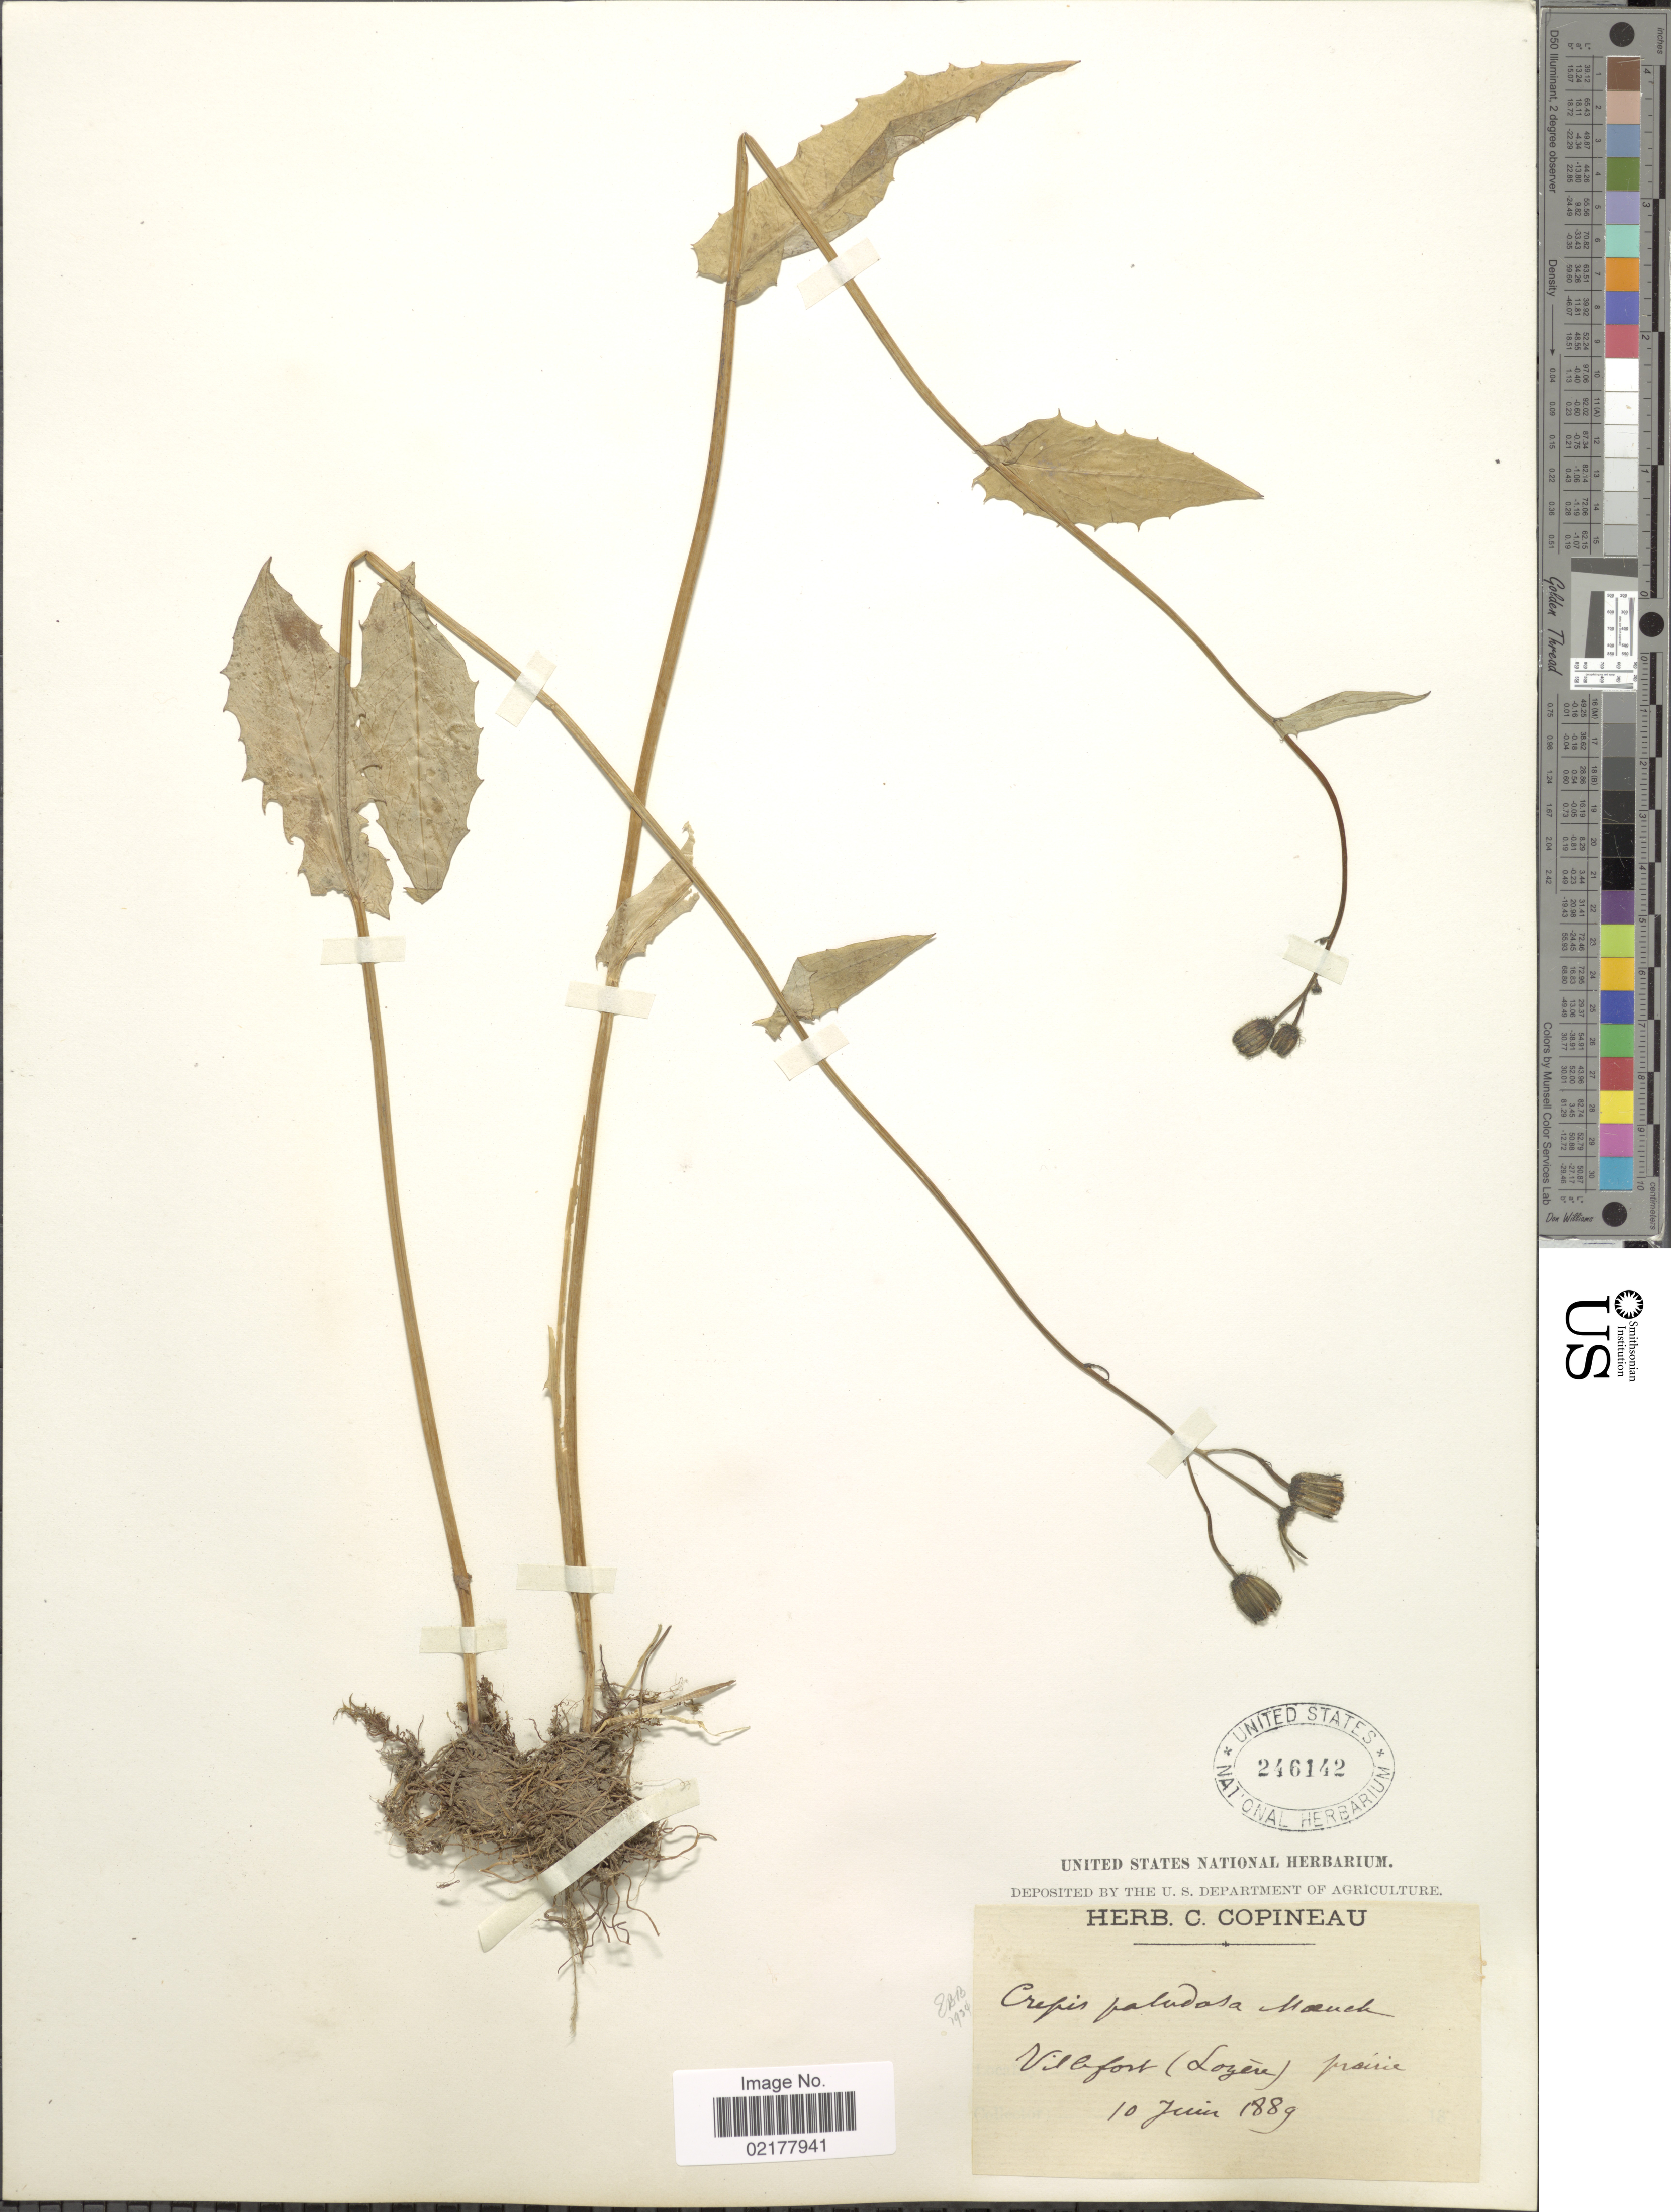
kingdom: Plantae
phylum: Tracheophyta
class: Magnoliopsida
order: Asterales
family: Asteraceae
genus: Crepis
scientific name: Crepis paludosa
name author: (L.) Moench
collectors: ex herb. C. Copineau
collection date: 1889-06-10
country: France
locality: Villefort (Loyere)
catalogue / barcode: US 246142